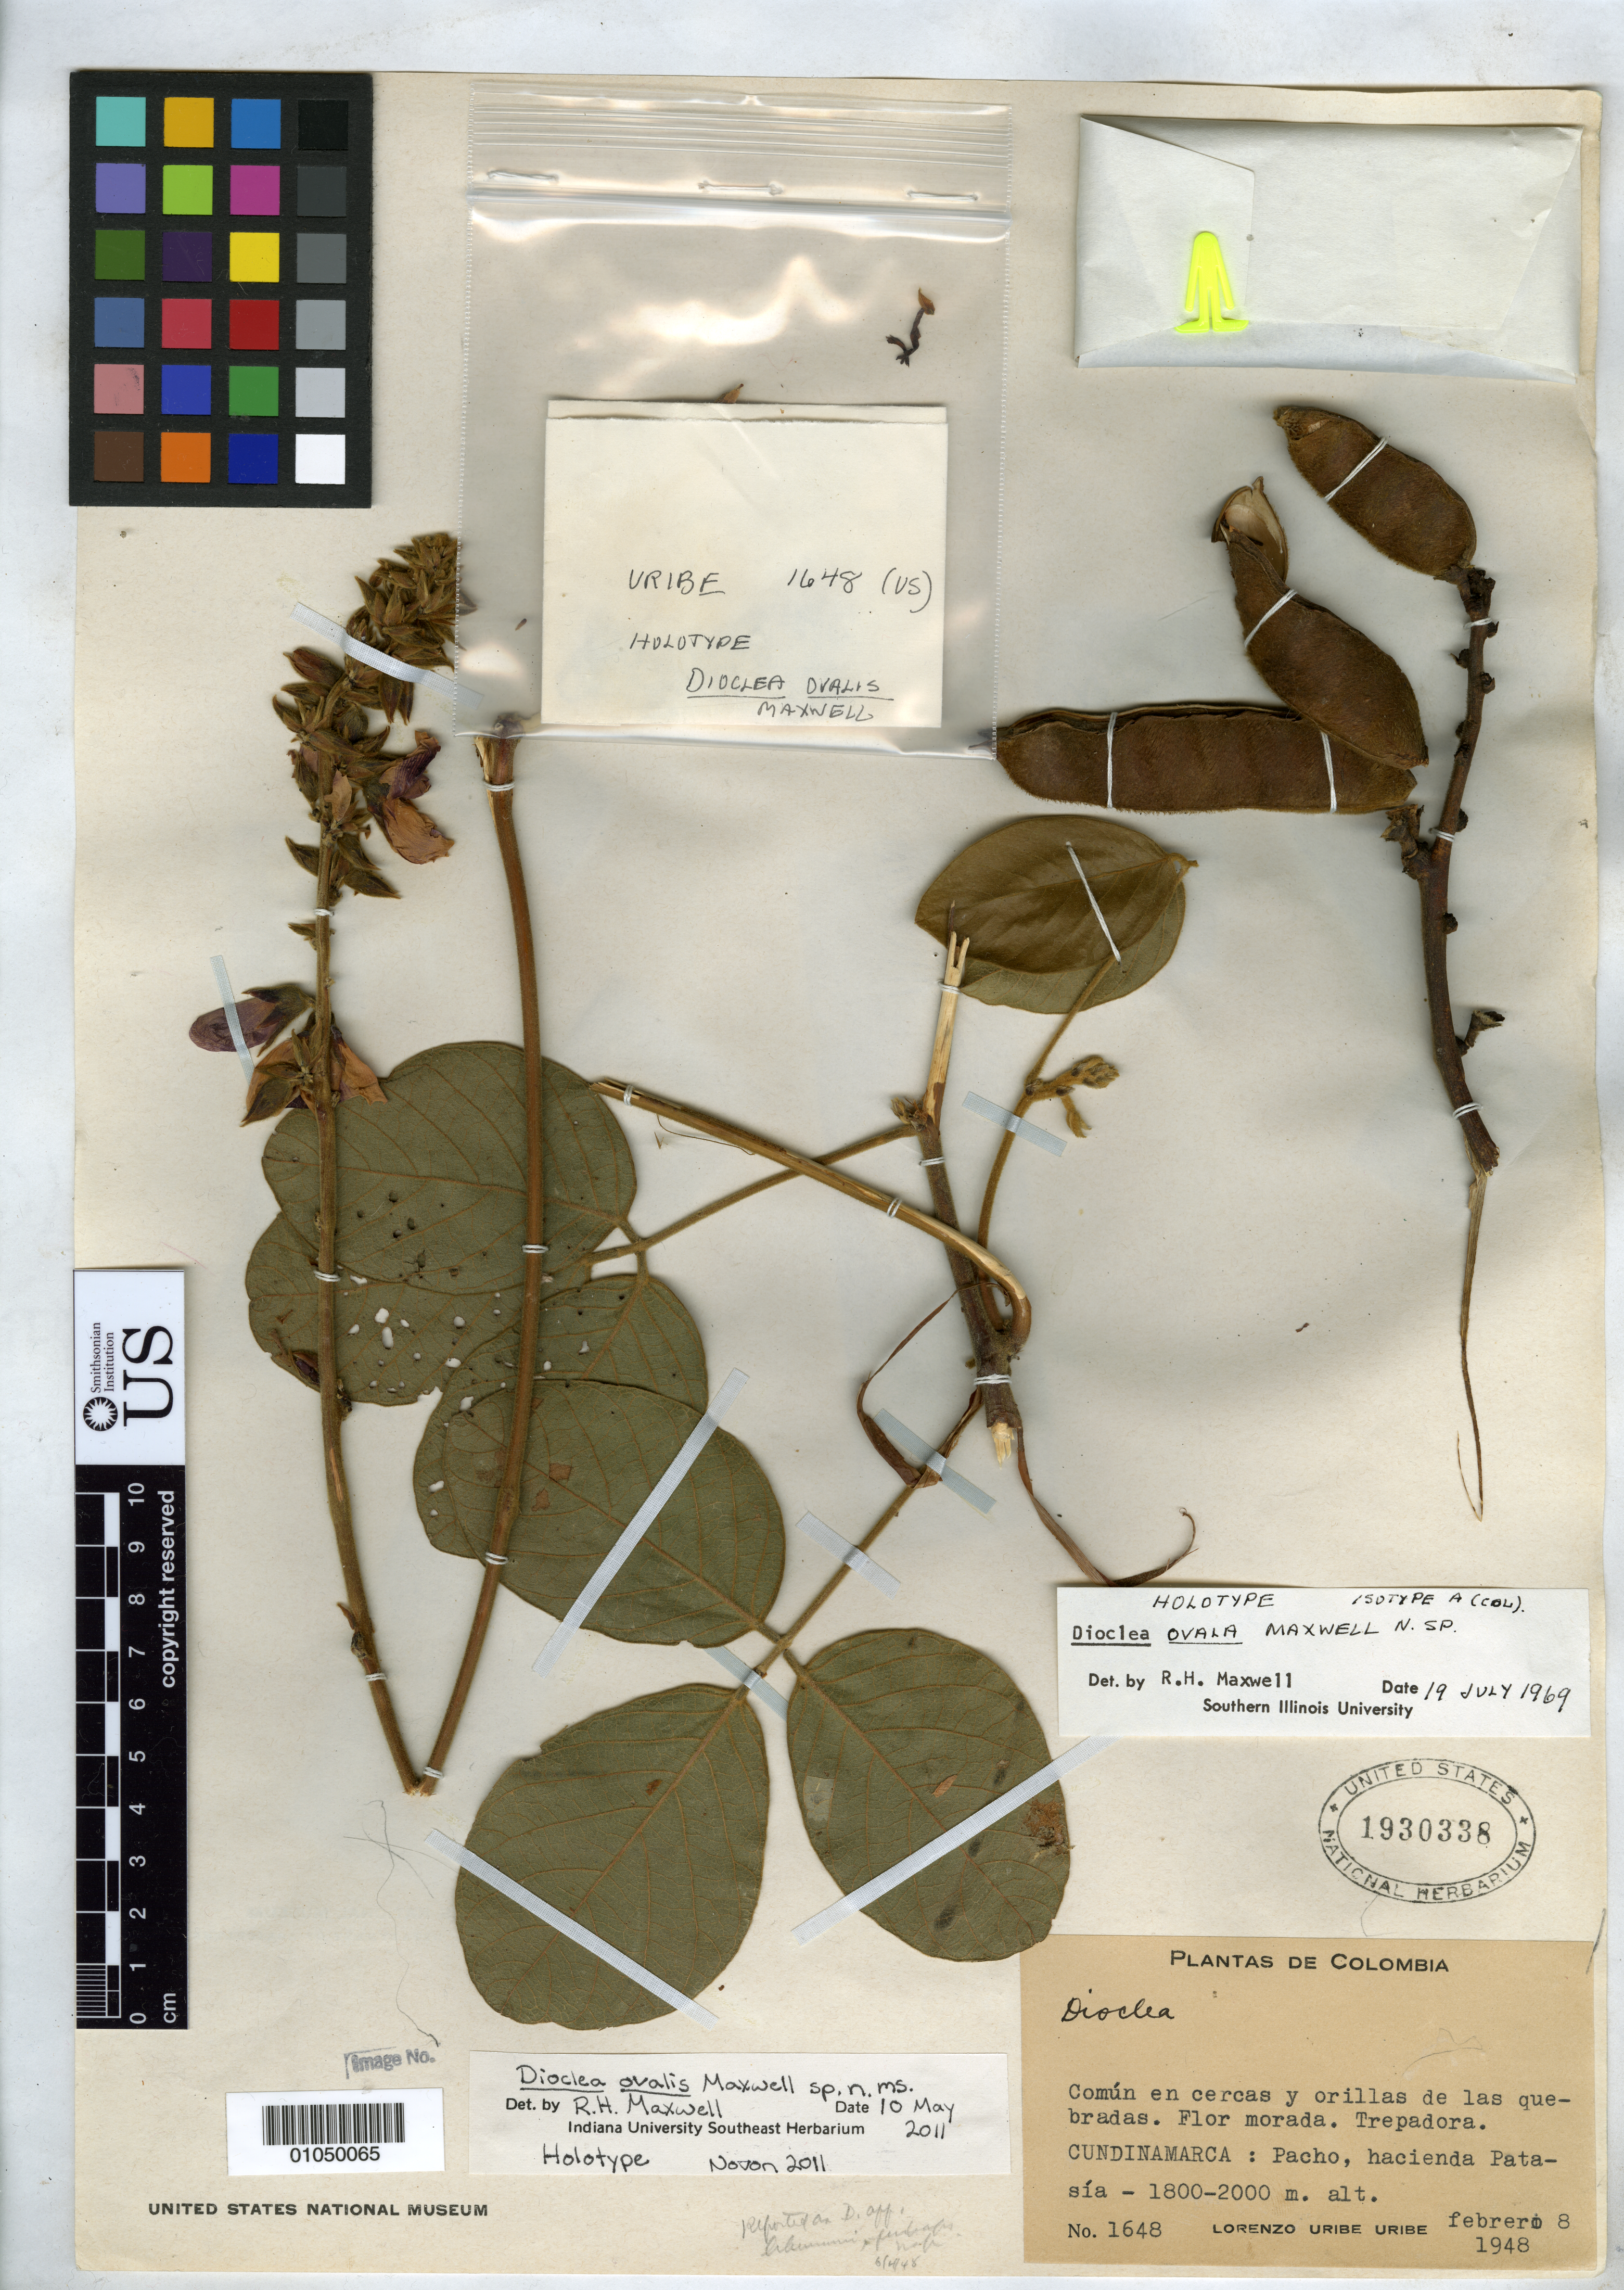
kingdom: Plantae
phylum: Tracheophyta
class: Magnoliopsida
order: Fabales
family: Fabaceae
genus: Dioclea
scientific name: Dioclea ovalis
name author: R.H. Maxwell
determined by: Maxwell, R. H., (JEF), Indiana University Southeast (UNITED STATES)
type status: Holotype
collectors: L. Uribe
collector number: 1648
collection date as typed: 08 Feb 1948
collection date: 1948-02-08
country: Colombia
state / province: Cundinamarca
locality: Cundinamarca: Pacho, hacienda Patasía.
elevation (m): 1800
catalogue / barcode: US 1930338